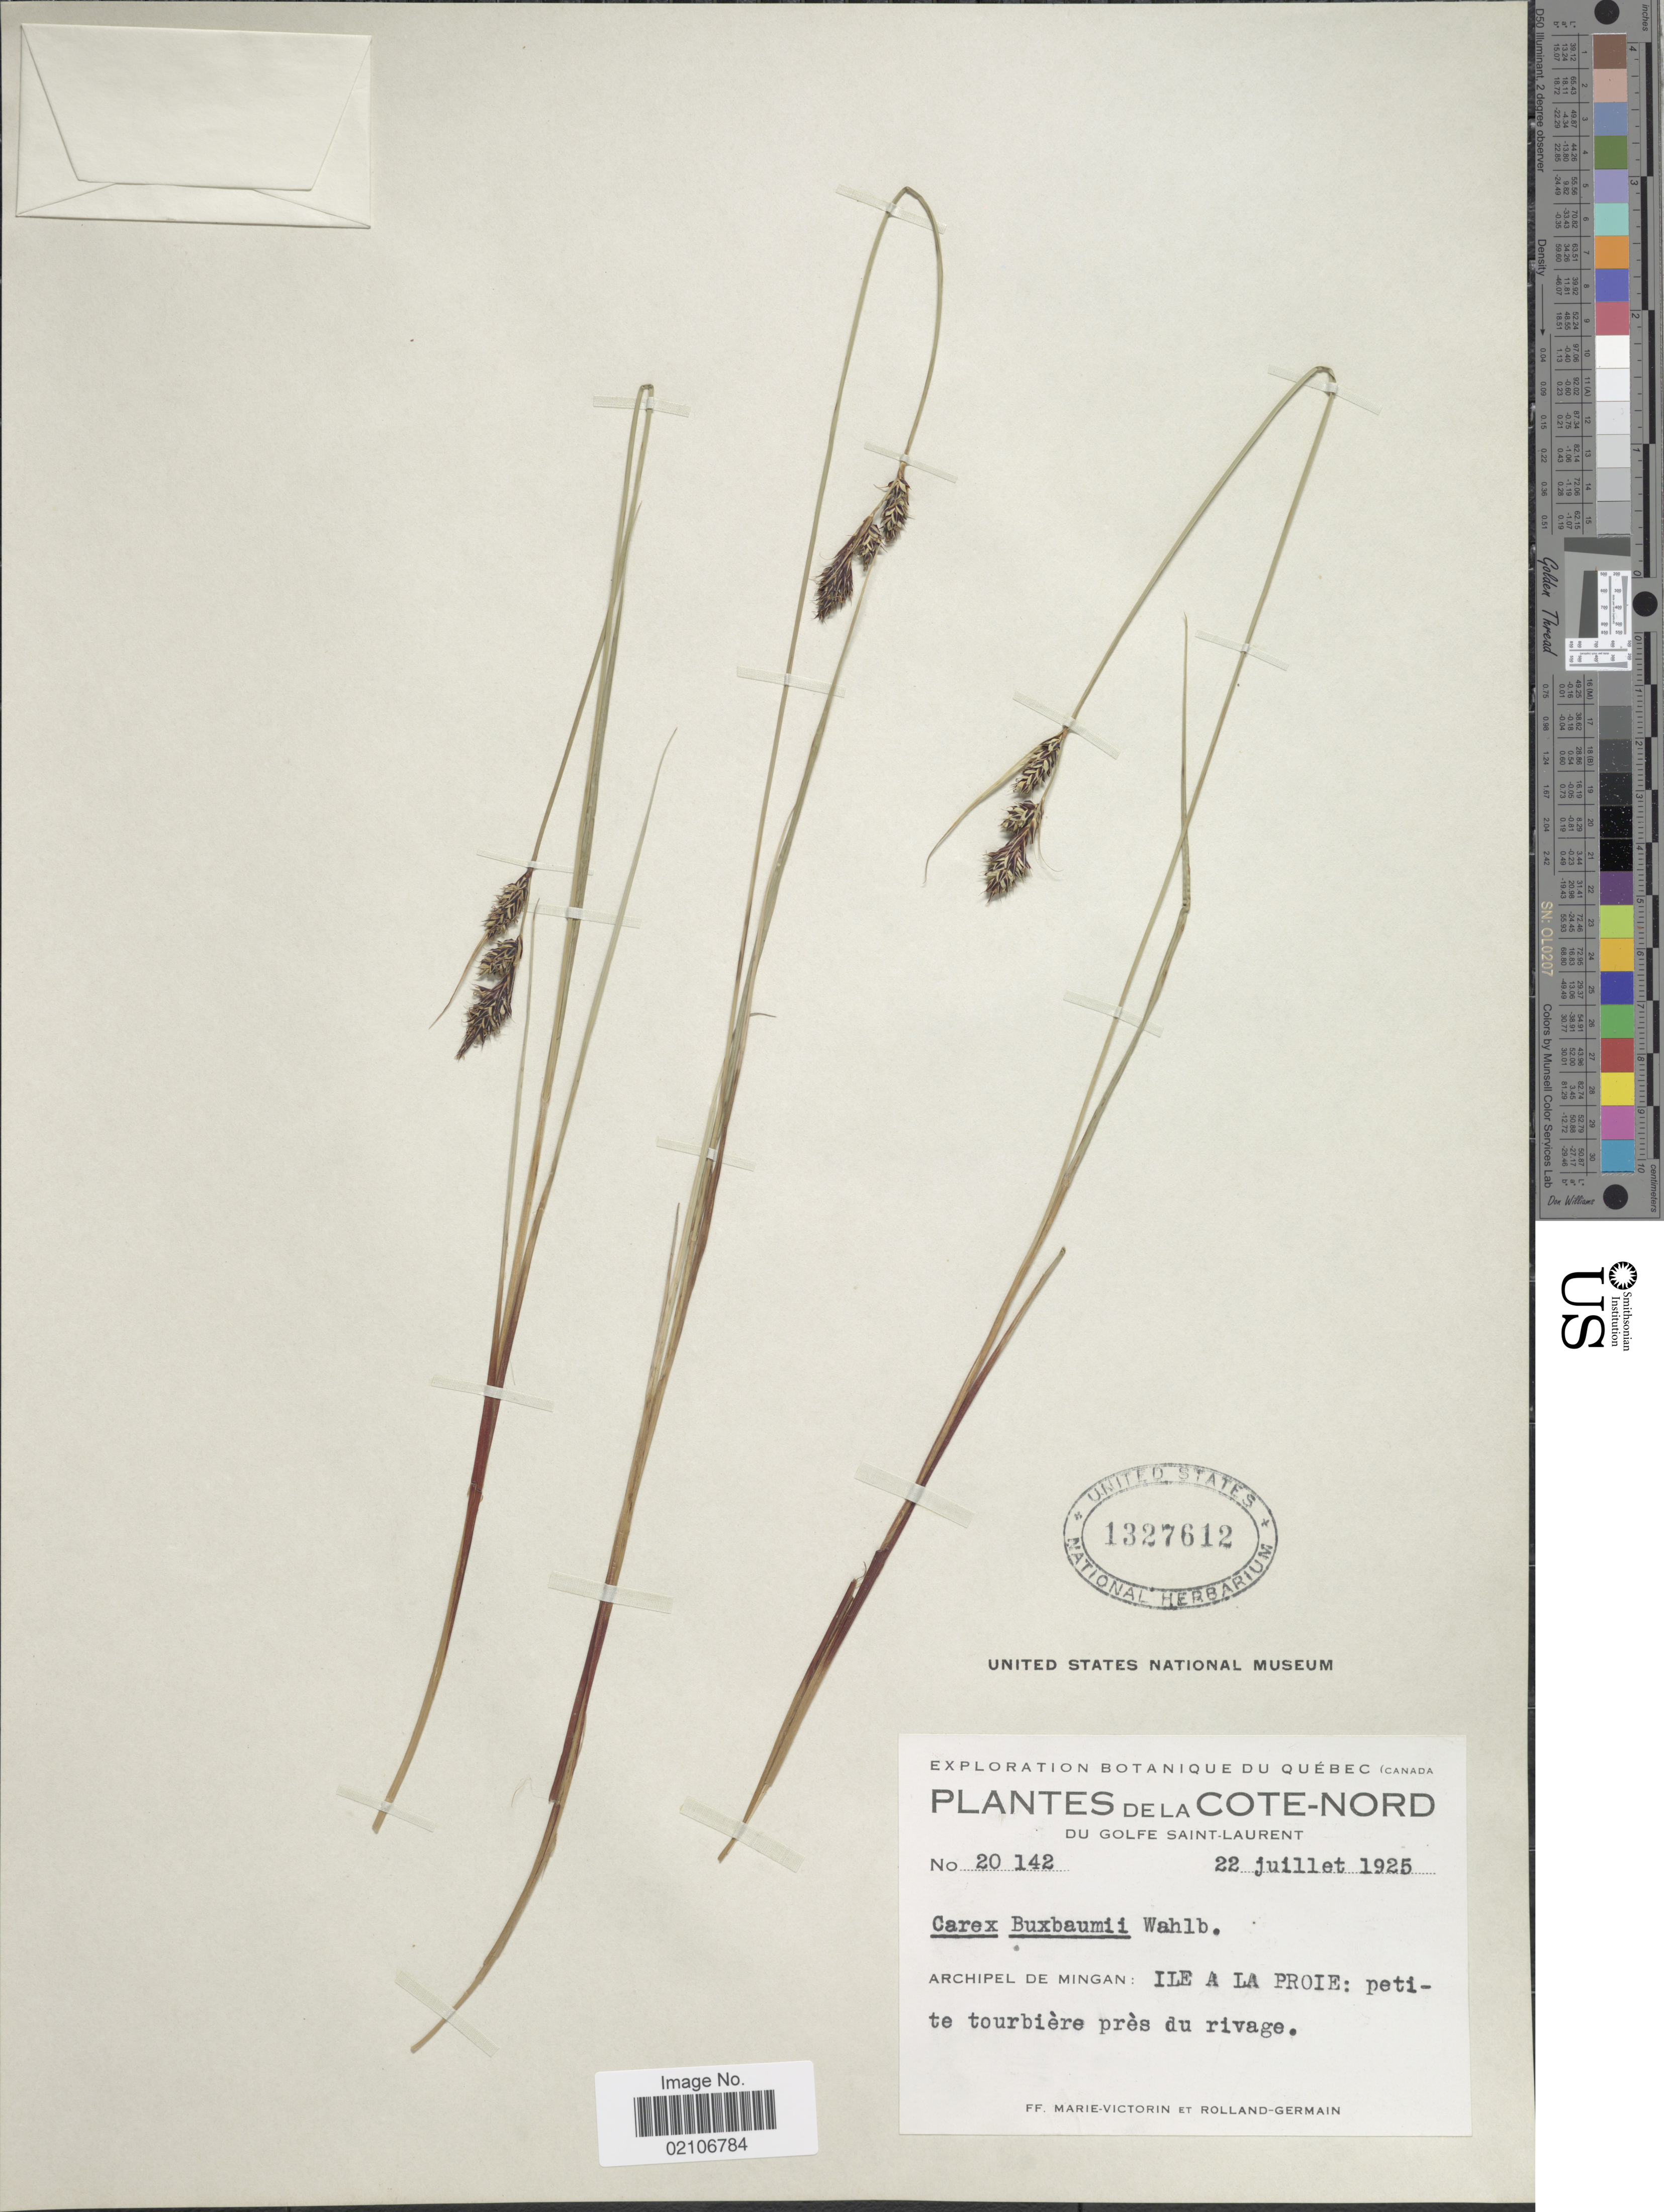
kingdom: Plantae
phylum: Tracheophyta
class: Liliopsida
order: Poales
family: Cyperaceae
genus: Carex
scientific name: Carex buxbaumii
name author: Wahlenb.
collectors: F. Marie-Victorin & Rolland-Germain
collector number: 20142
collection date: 1925-07-22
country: Canada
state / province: Quebec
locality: Cote-Nord, Du Golfe Saint-Laurent. Archipel de Mingan: Ile A La Proie: petite tourbiere pres du rivage.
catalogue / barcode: US 1327612